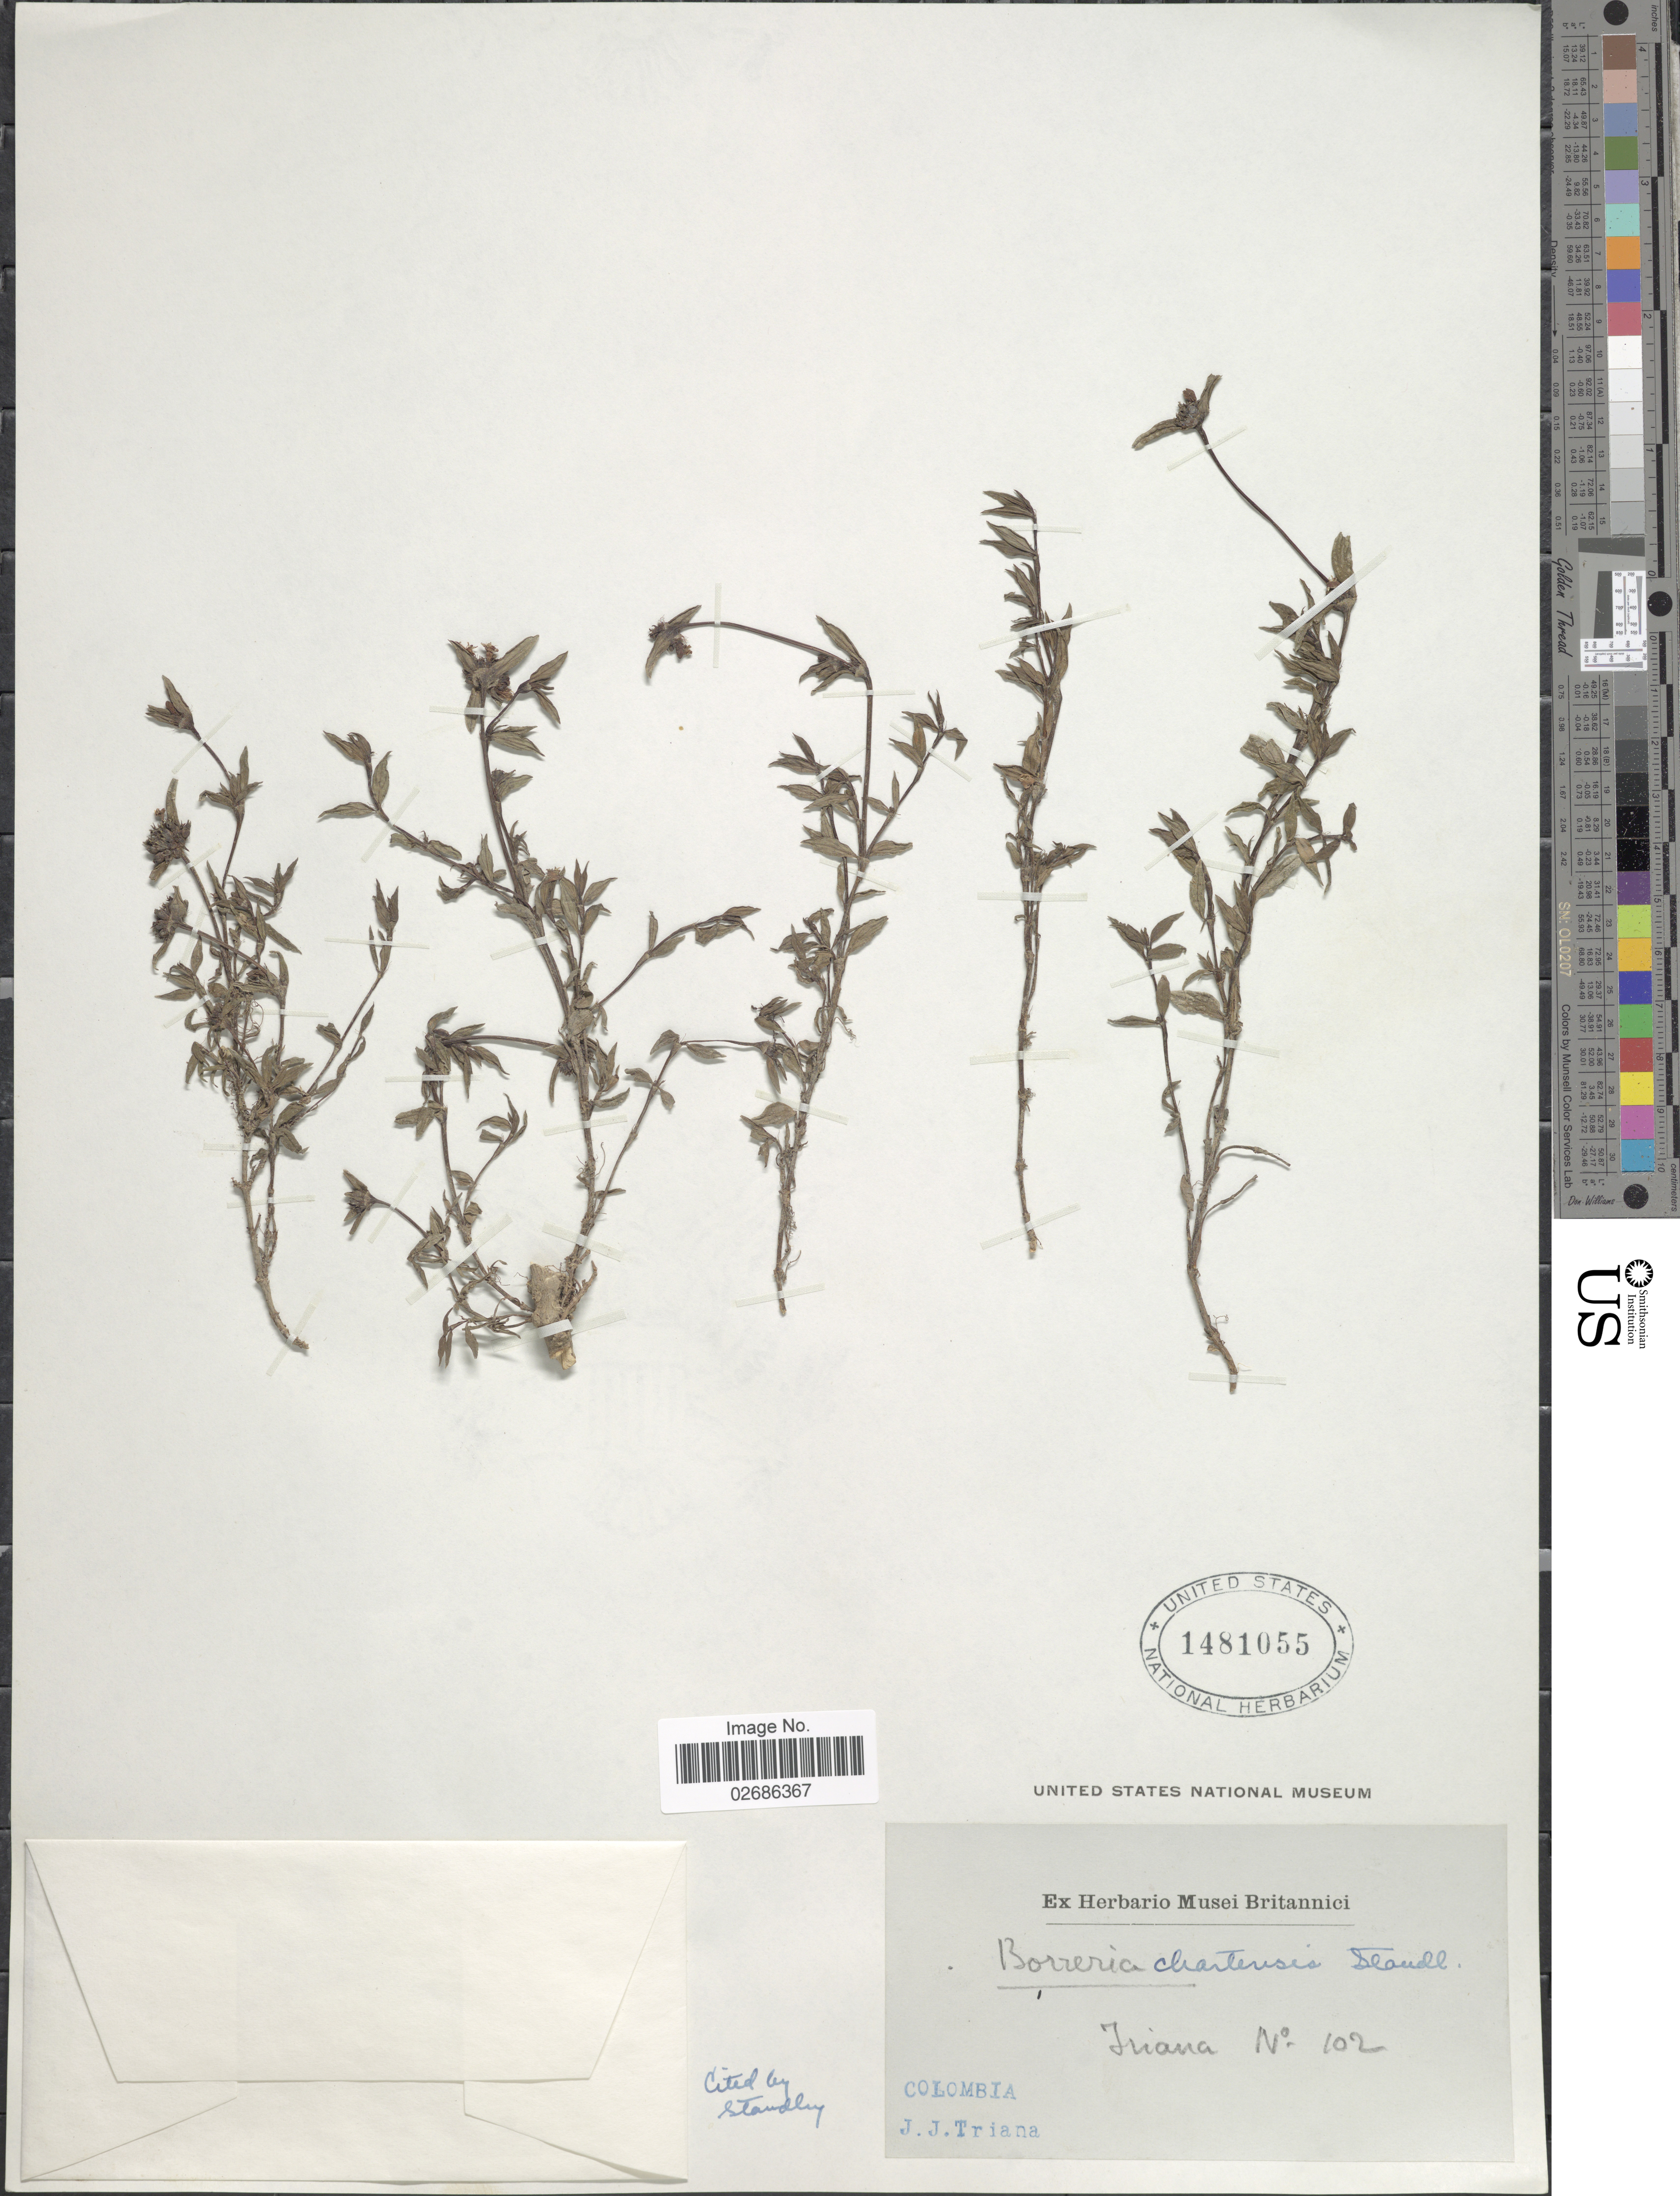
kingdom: Plantae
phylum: Tracheophyta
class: Magnoliopsida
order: Gentianales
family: Rubiaceae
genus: Borreria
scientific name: Borreria chartensis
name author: Standl.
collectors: J. J. Triana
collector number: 102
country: Colombia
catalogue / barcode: US 1481055